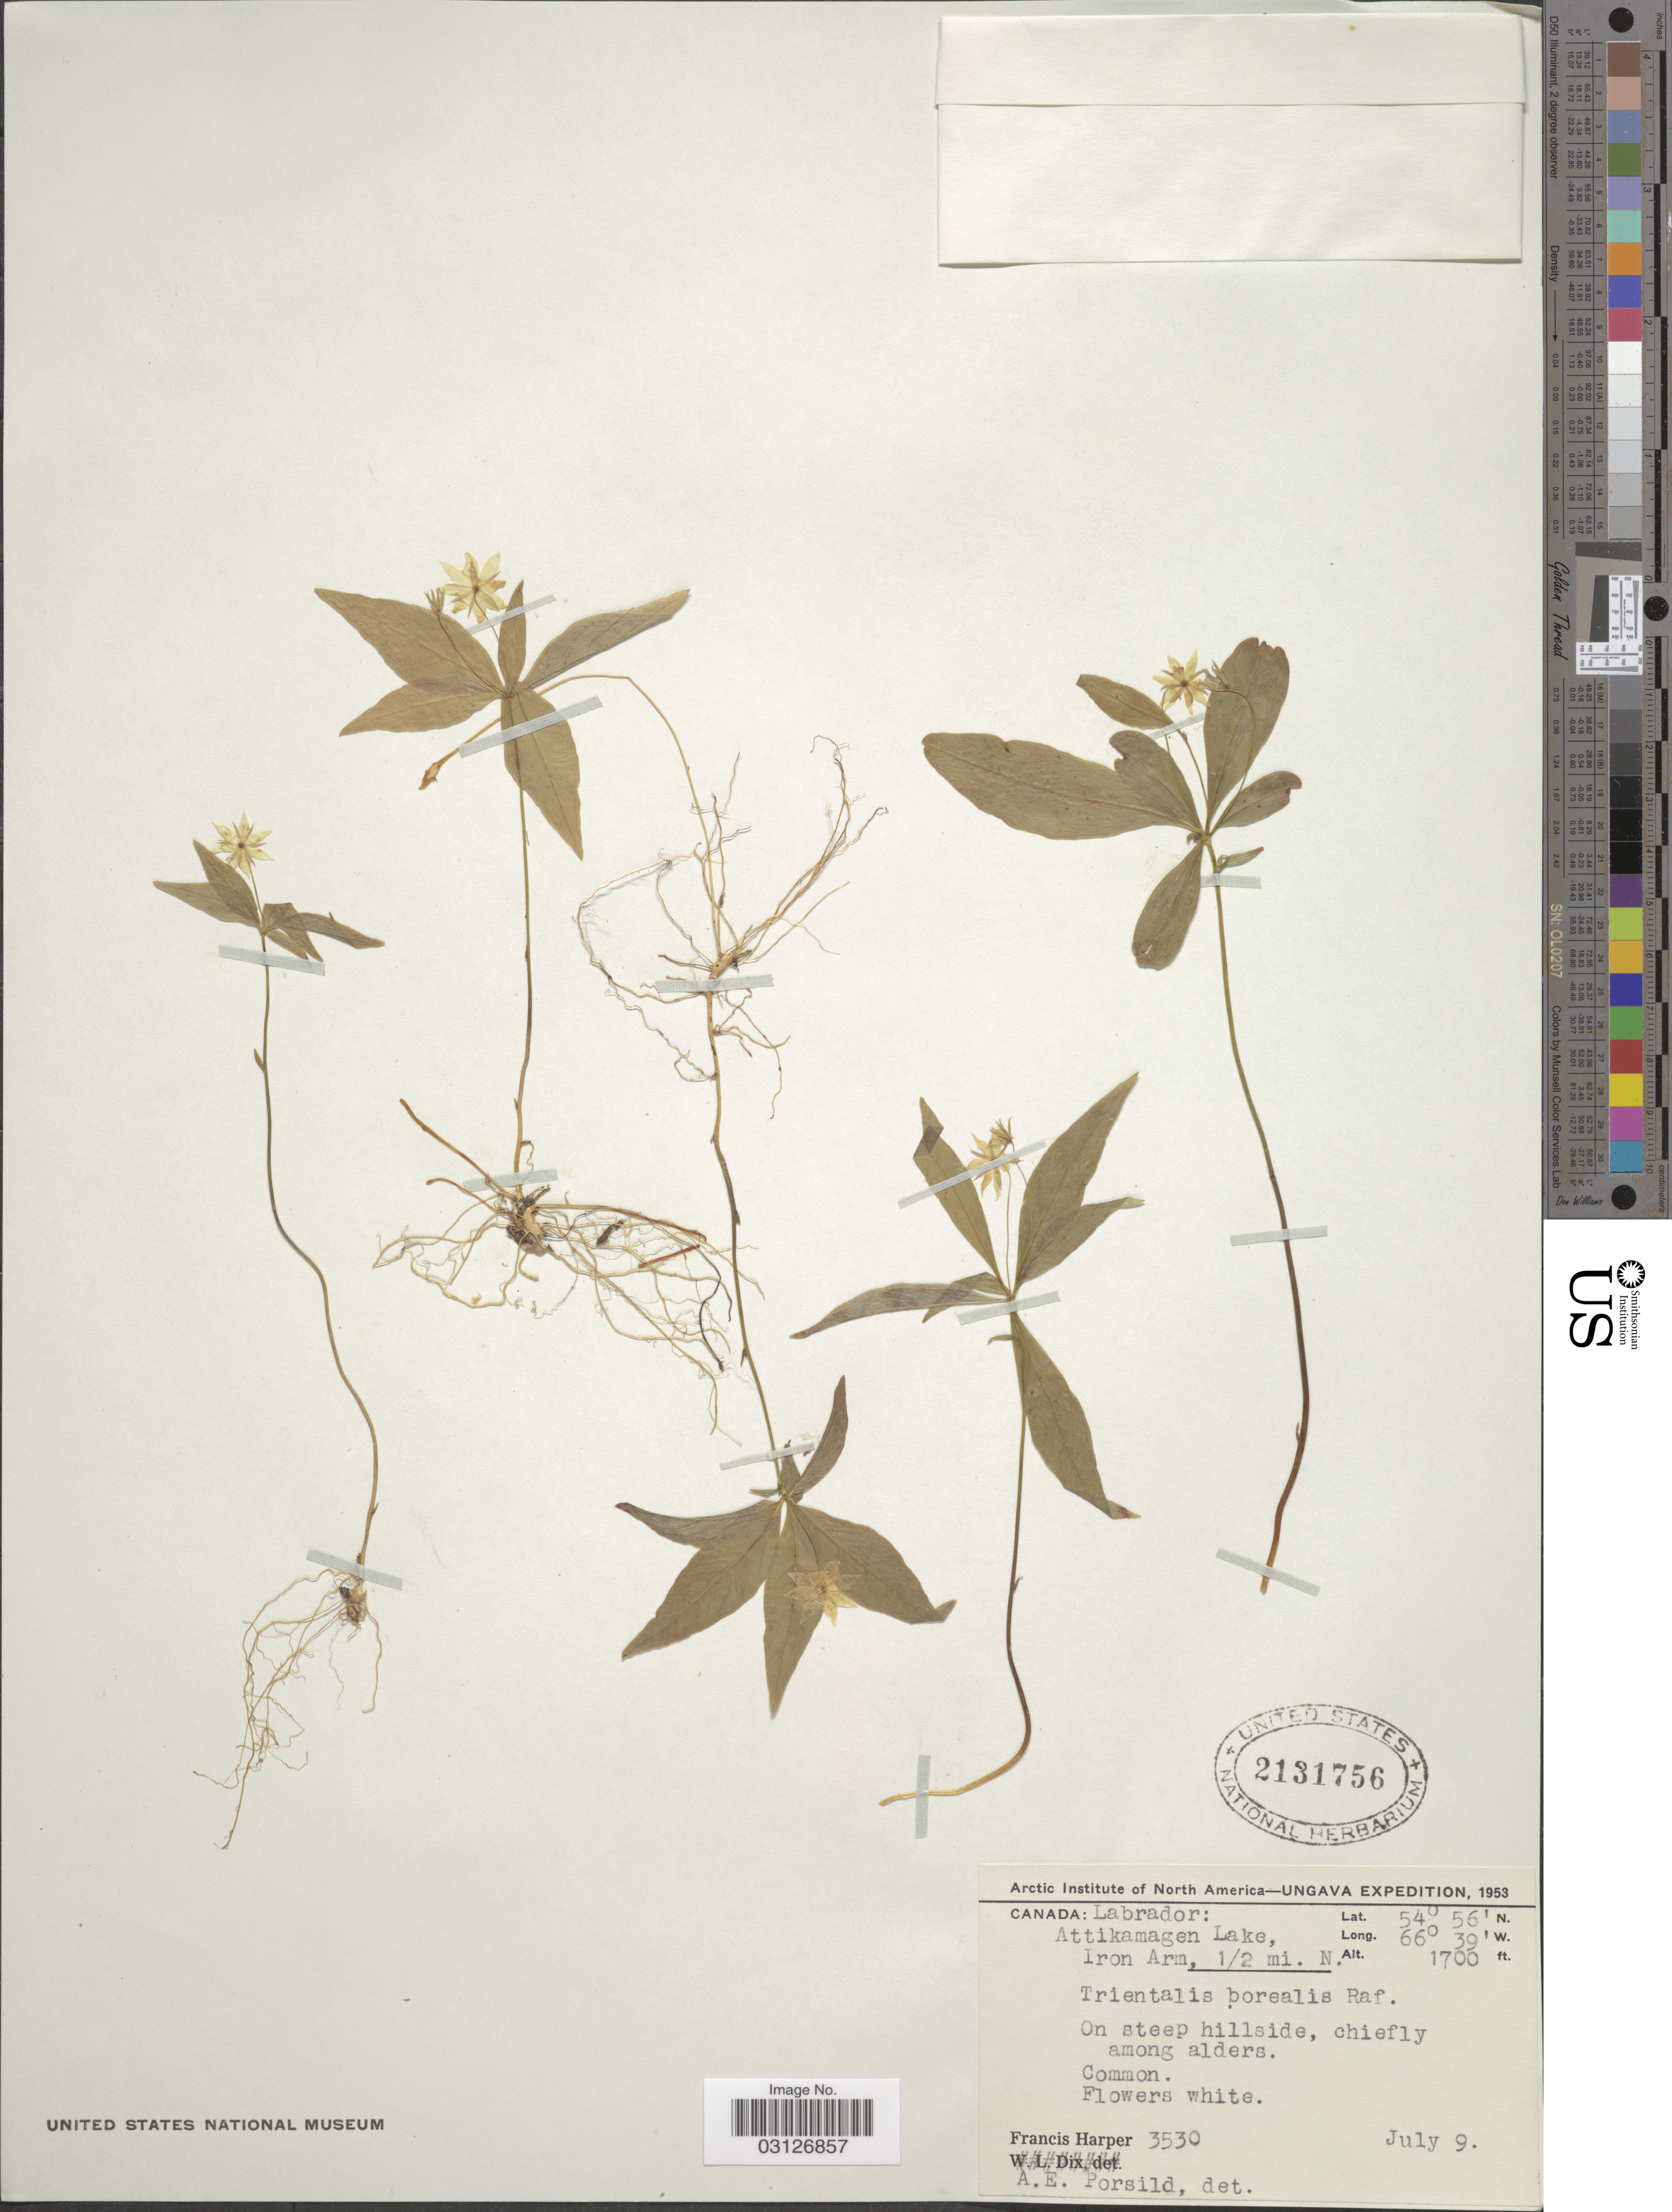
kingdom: Plantae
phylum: Tracheophyta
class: Magnoliopsida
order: Ericales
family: Primulaceae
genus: Trientalis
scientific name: Trientalis borealis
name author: Raf.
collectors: F. Harper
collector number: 3530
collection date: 1953-07-09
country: Canada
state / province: Newfoundland and Labrador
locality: UNGAVA [unsure placement] Labrador: Attikamagen Lake, Iron Arm, ½ mi. N. On steep hillside, chiefly among alders.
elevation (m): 518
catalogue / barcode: US 2131756